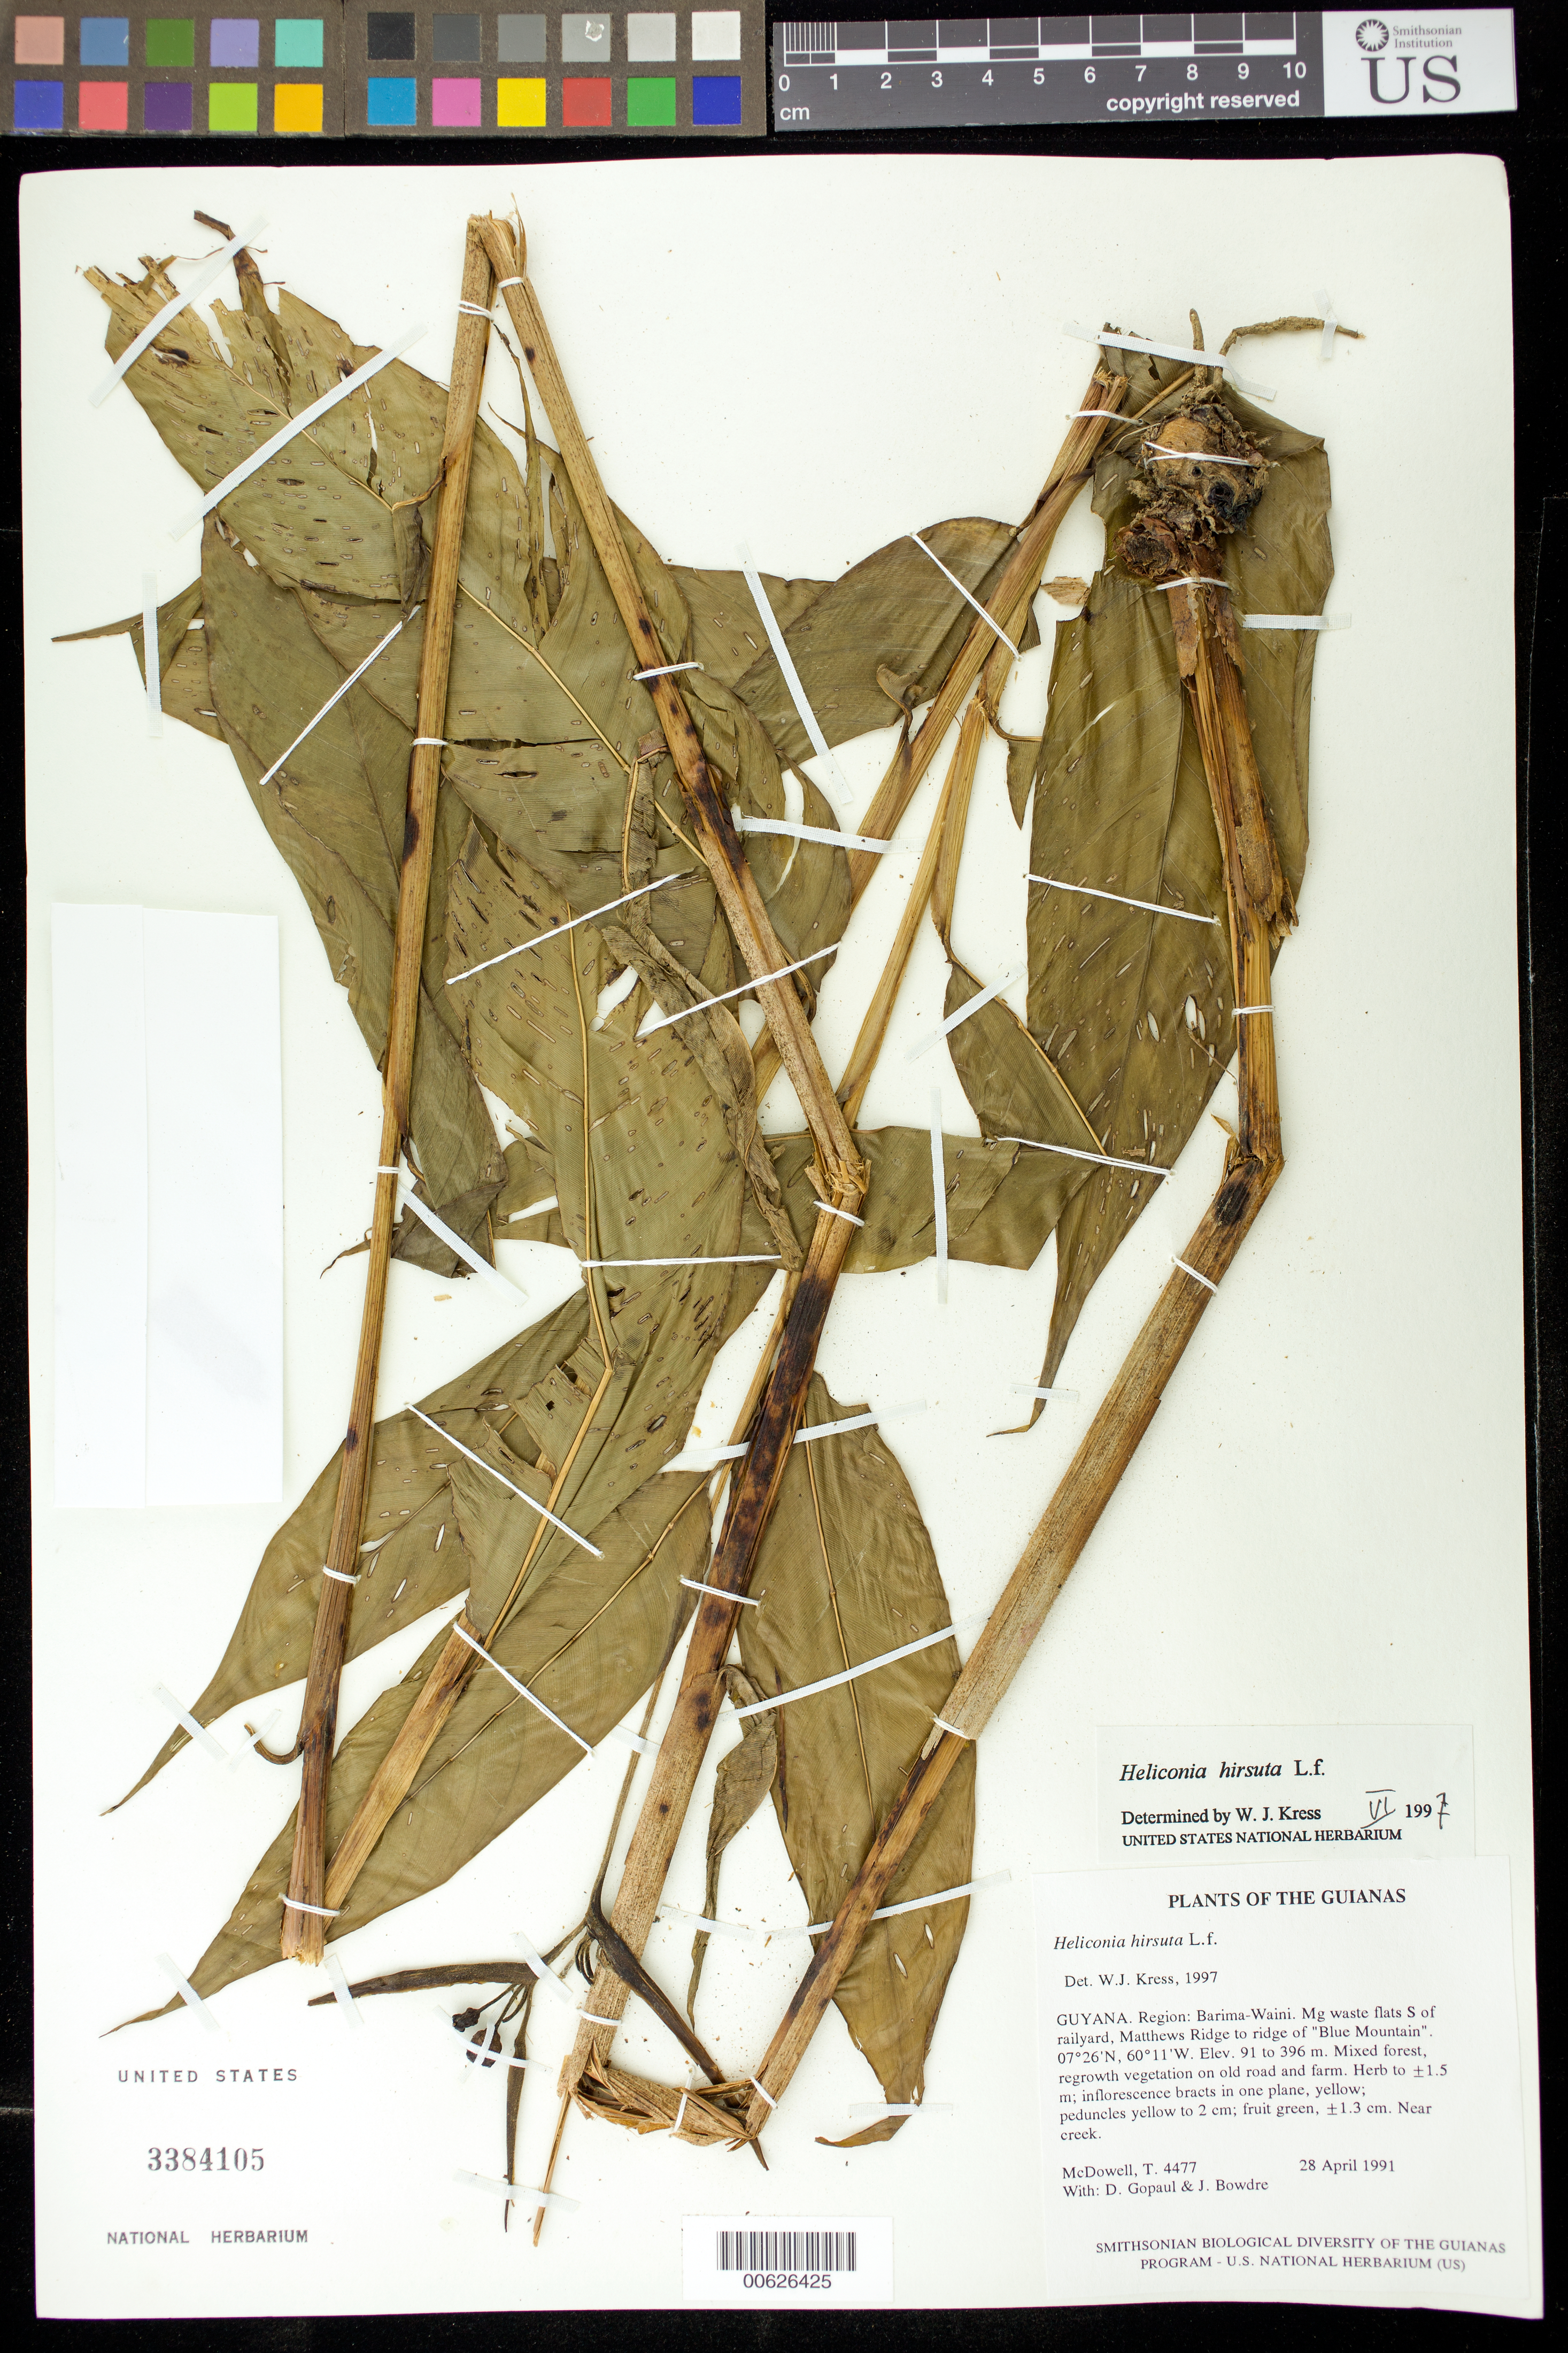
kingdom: Plantae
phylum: Tracheophyta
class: Liliopsida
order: Zingiberales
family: Heliconiaceae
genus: Heliconia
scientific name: Heliconia hirsuta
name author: L. f.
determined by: Kress, W. J., (US), Smithsonian Institution - National Museum of Natural History (UNITED STATES)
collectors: T. McDowell, D. Gopaul & J. Bowdre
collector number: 4477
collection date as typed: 28 April 1991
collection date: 1991-04-28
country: Guyana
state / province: Barima-Waini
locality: Mg waste flats S of railyard, Matthews Ridge to ridge of "Blue Mountain"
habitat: Mixed forest, regrowth vegetation on old road and farm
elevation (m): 91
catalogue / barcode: US 3384105